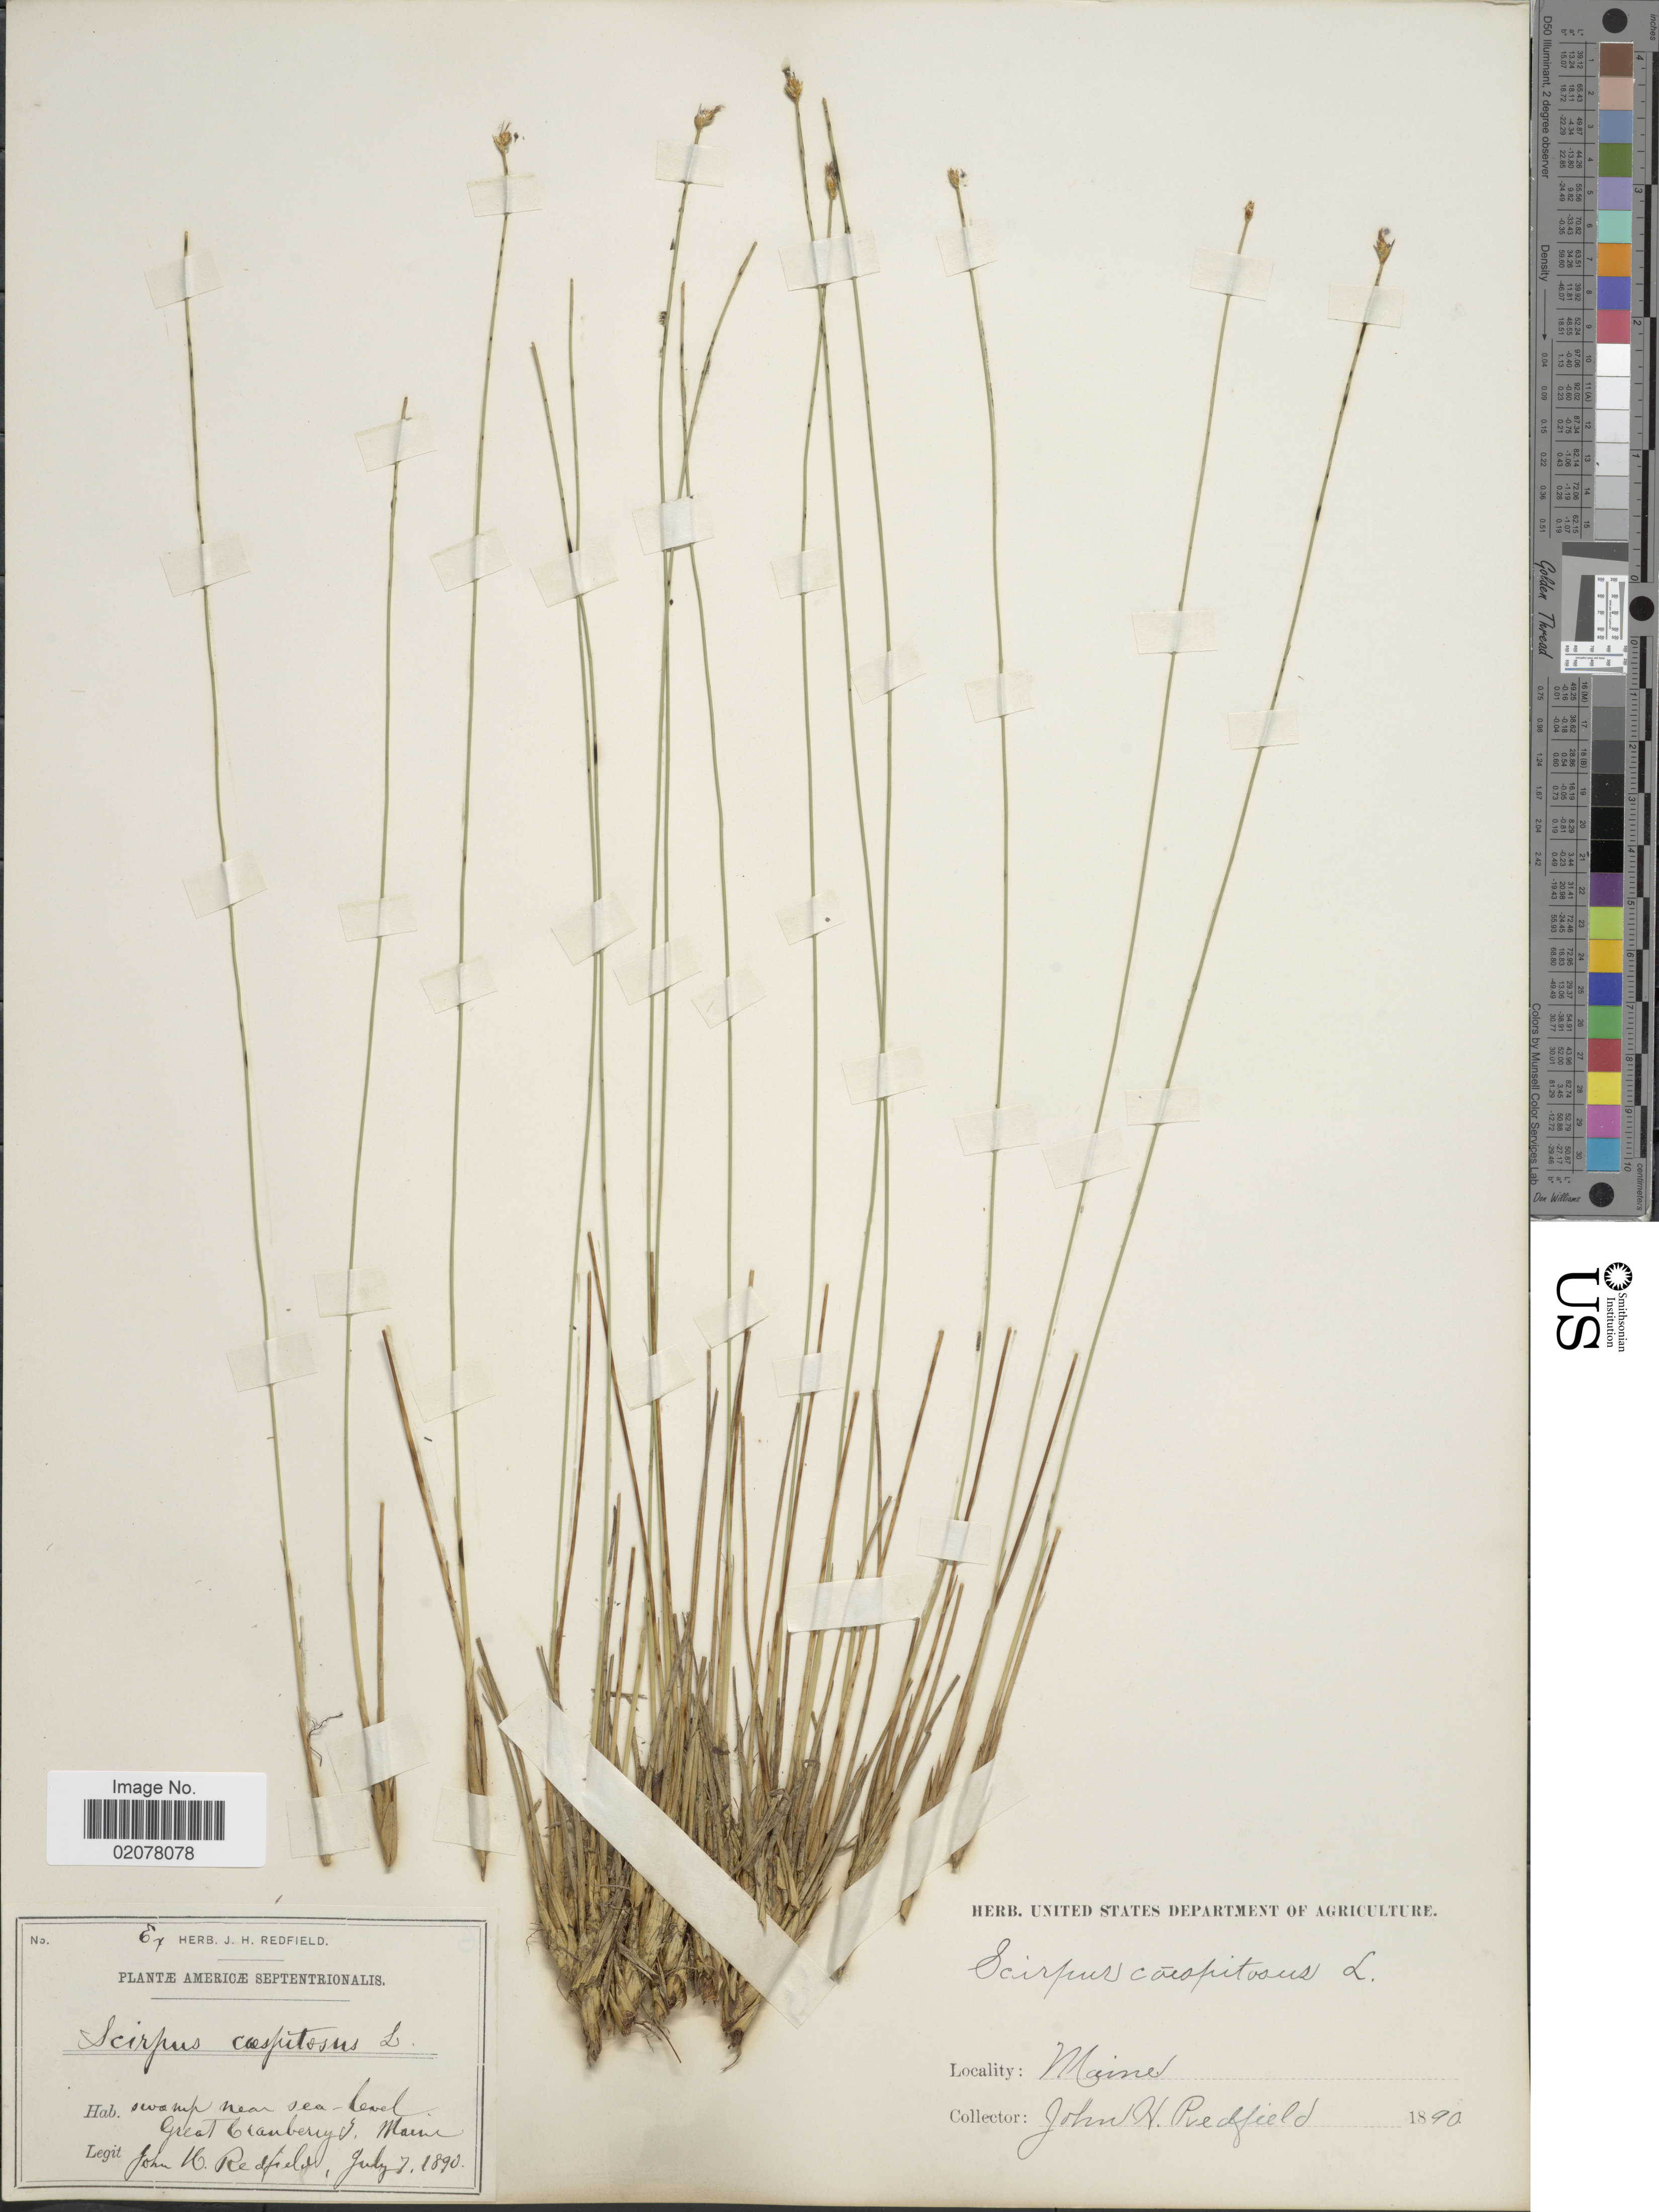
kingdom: Plantae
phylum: Tracheophyta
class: Liliopsida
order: Poales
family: Cyperaceae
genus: Trichophorum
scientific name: Trichophorum cespitosum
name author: (L.) Hartm.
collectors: J. Redfield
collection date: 1890-07-07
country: United States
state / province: Maine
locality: Great Cranberry